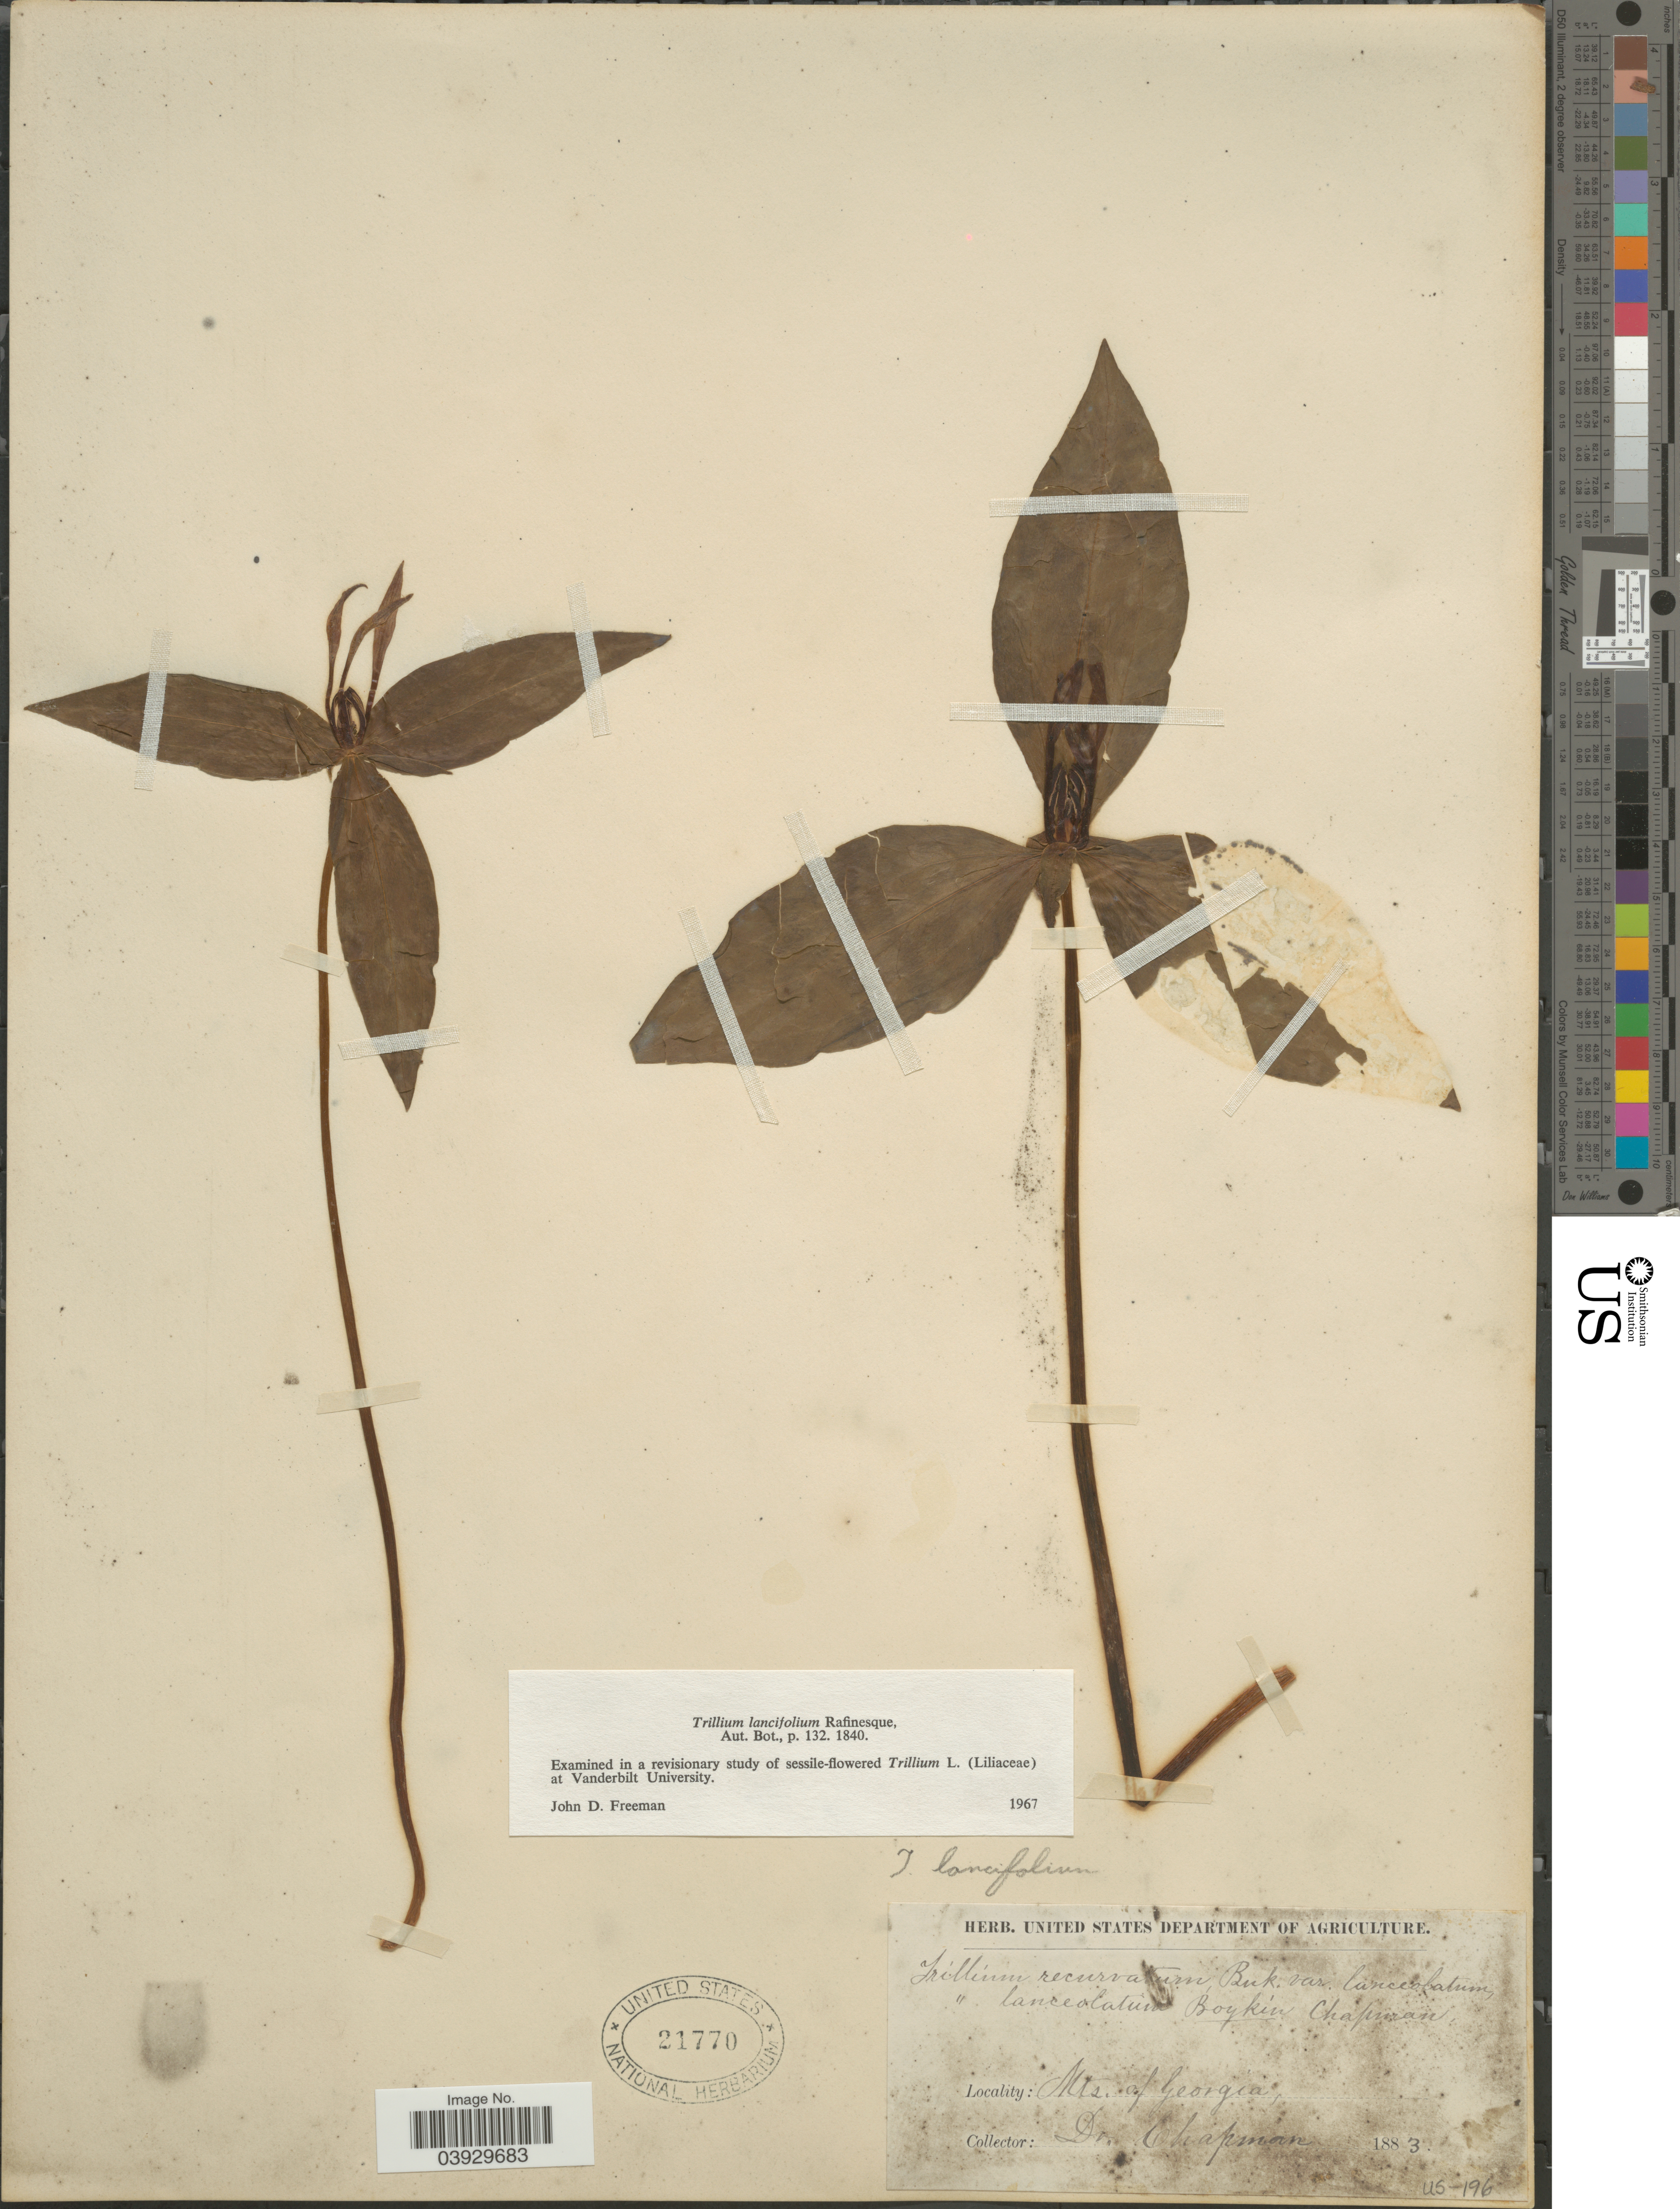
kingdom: Plantae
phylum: Tracheophyta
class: Liliopsida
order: Liliales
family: Melanthiaceae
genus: Trillium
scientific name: Trillium lancifolium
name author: Raf.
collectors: A. Chapman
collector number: US-196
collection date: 1883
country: United States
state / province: Georgia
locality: Mts. of Georgia.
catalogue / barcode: US 21770